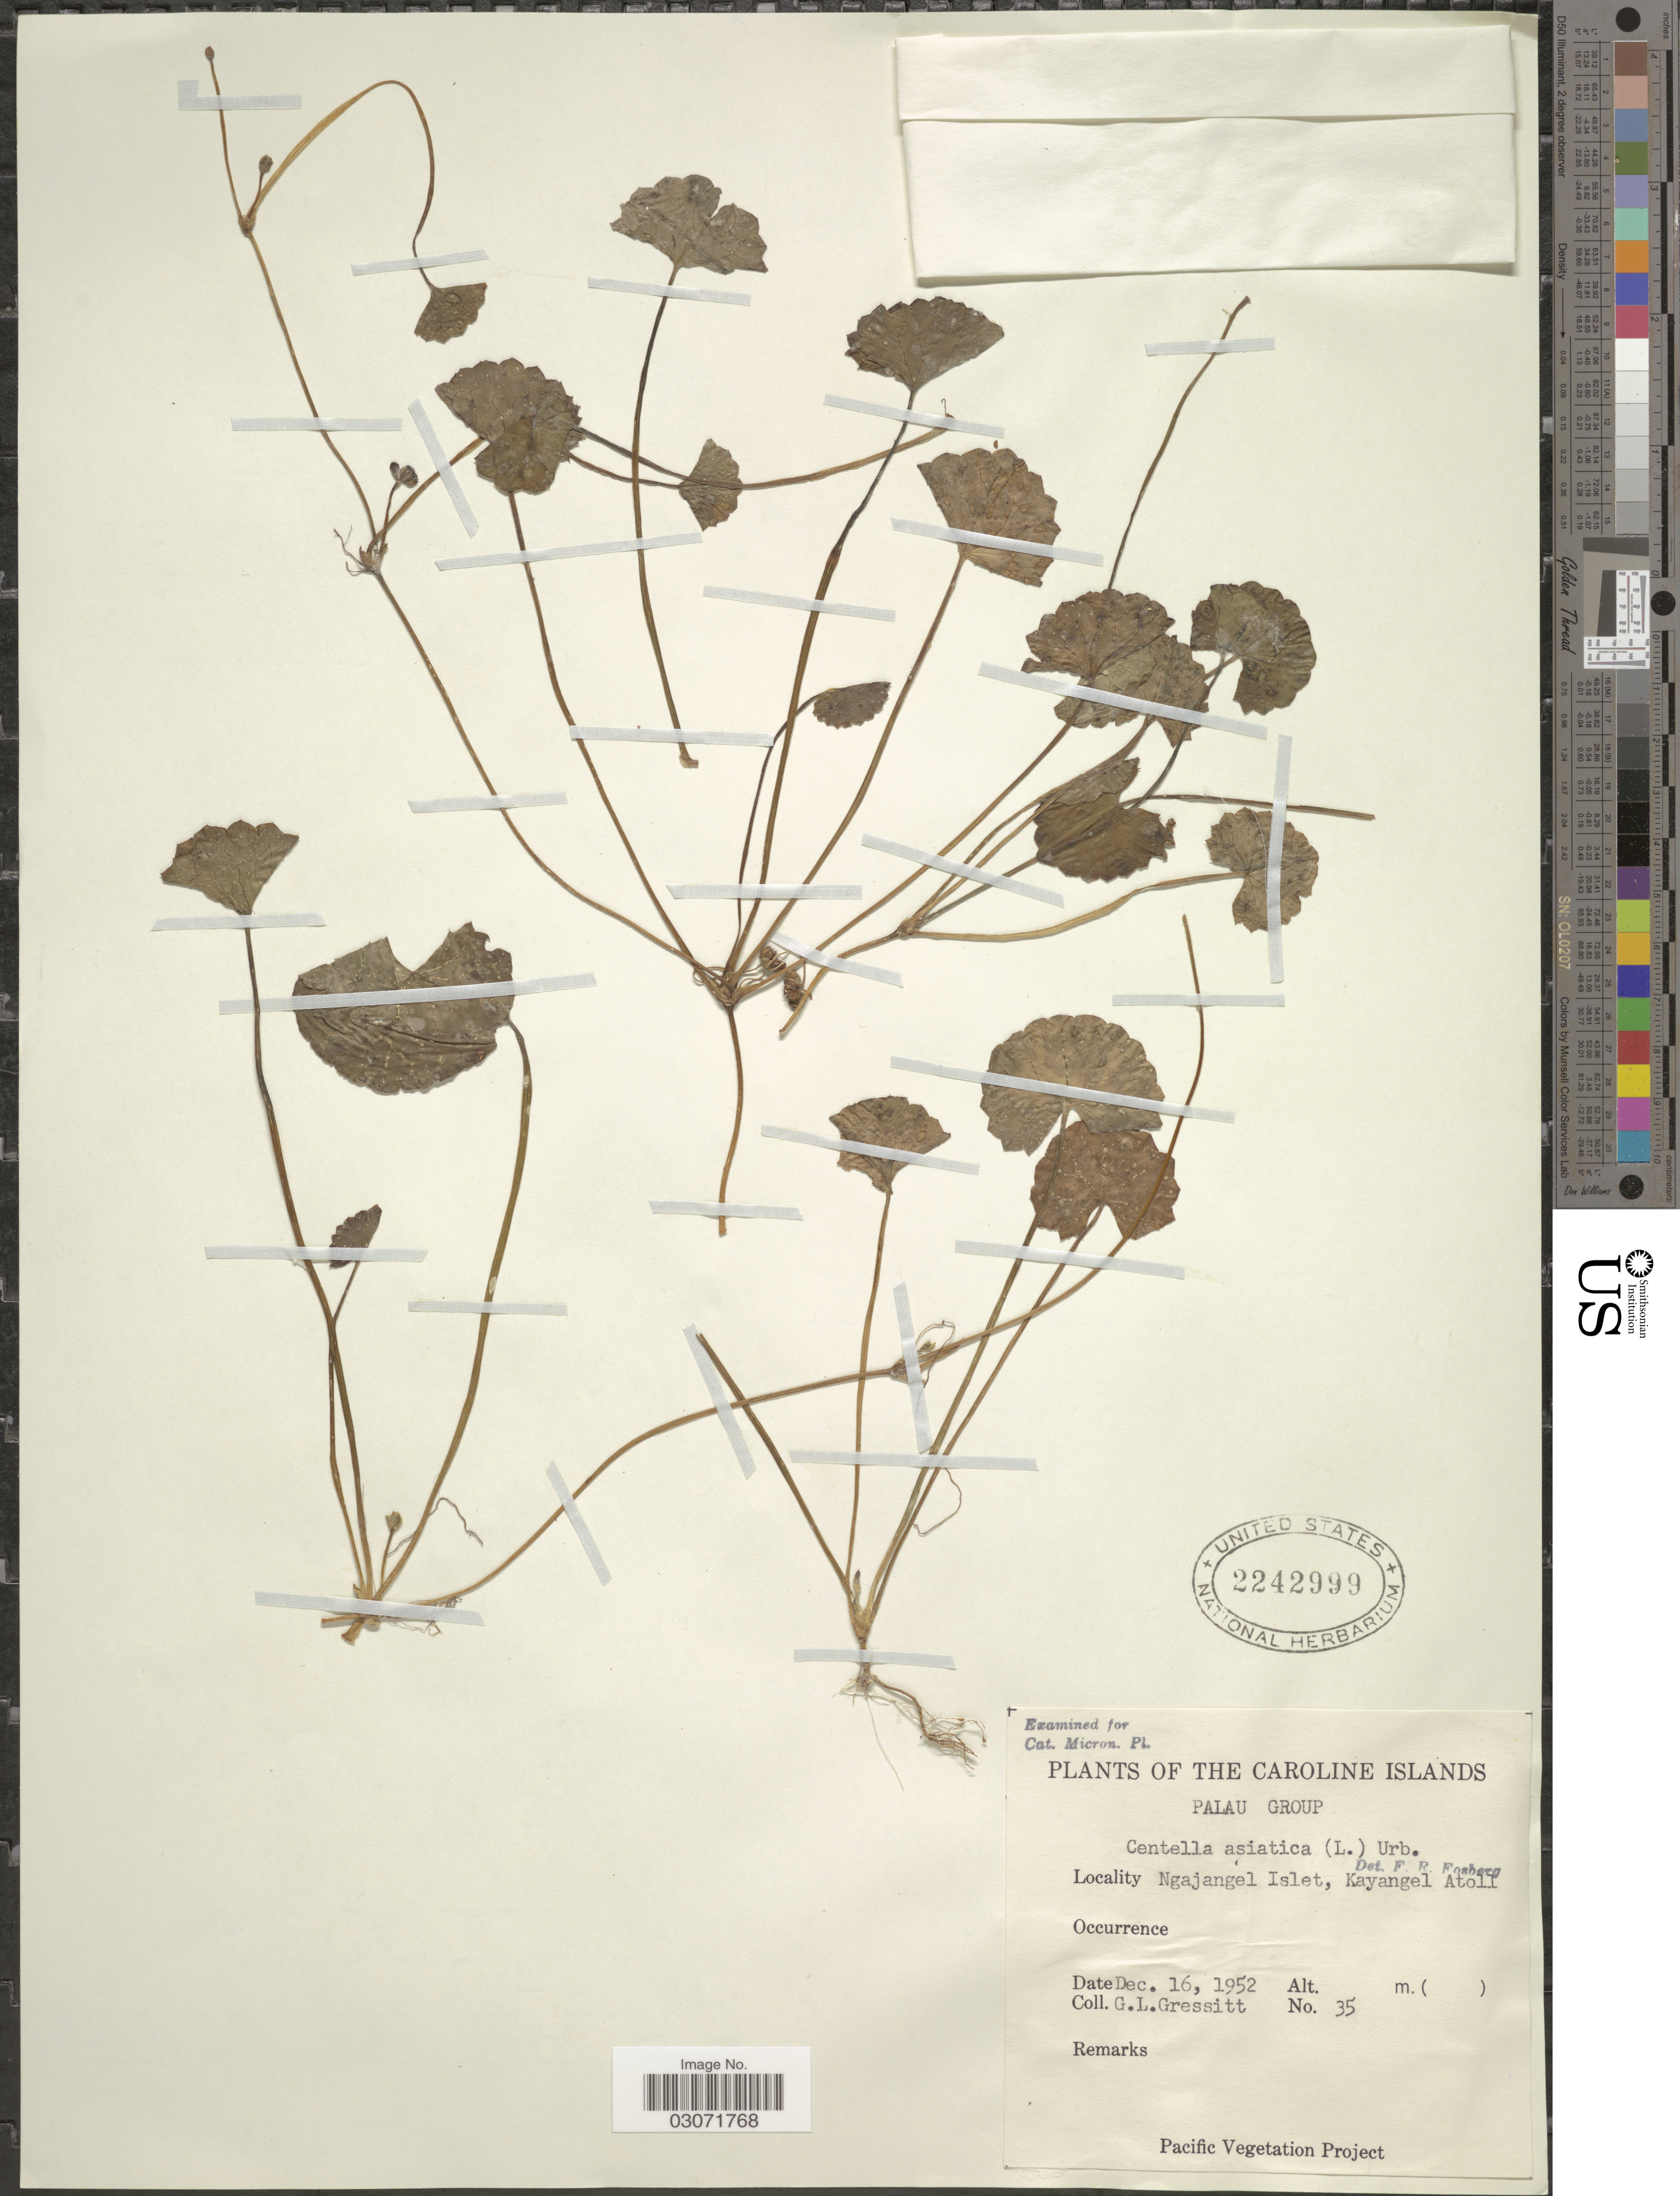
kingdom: Plantae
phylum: Tracheophyta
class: Magnoliopsida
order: Apiales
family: Apiaceae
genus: Centella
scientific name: Centella asiatica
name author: (L.) Urb.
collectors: G. Gressitt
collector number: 35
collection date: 1952-12-16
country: Palau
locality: The Caroline Islands. Palau Group. Ngajangel Islet, Kayangel Atoll.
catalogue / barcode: US 2242999